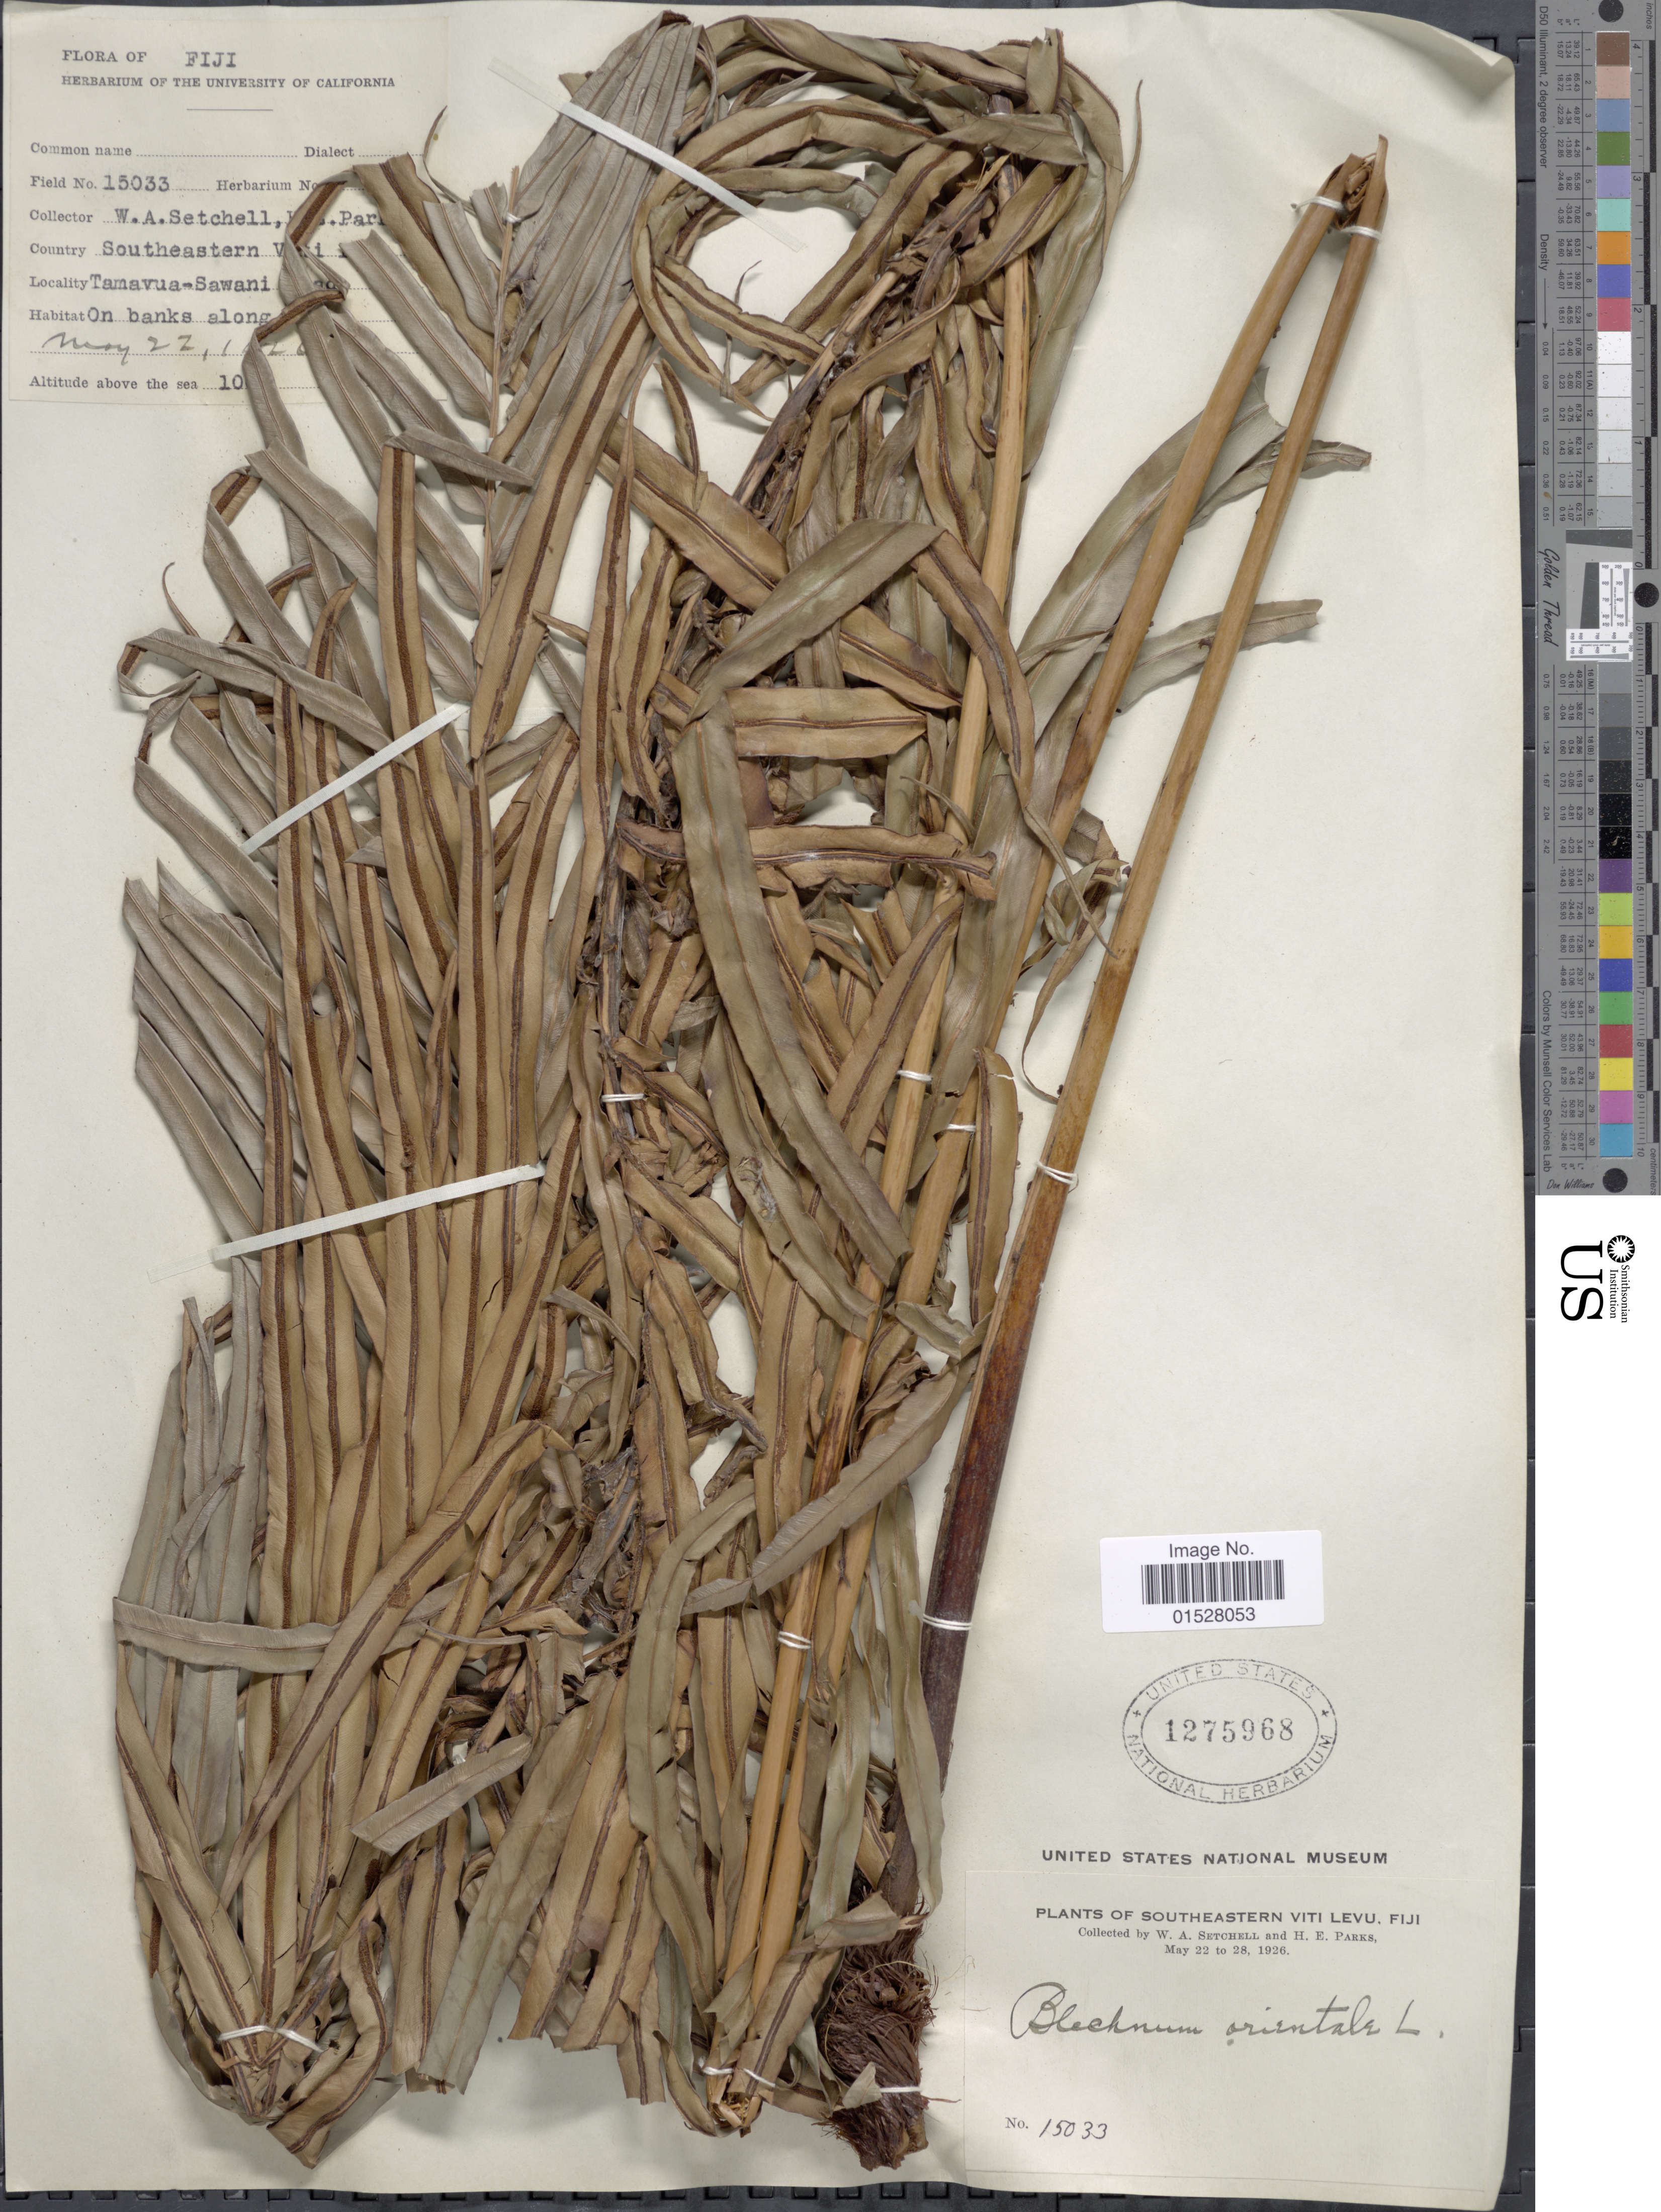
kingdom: Plantae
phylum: Tracheophyta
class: Polypodiopsida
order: Polypodiales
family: Blechnaceae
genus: Blechnum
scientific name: Blechnum orientale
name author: L.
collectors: W. Setchell & H. E. Parks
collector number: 15033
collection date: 1926-05-22/1926-05-28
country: Fiji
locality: Southeastern Viti Levu, Tamavua-Sawani... on banks along.. [unsure placement]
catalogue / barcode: US 1275968